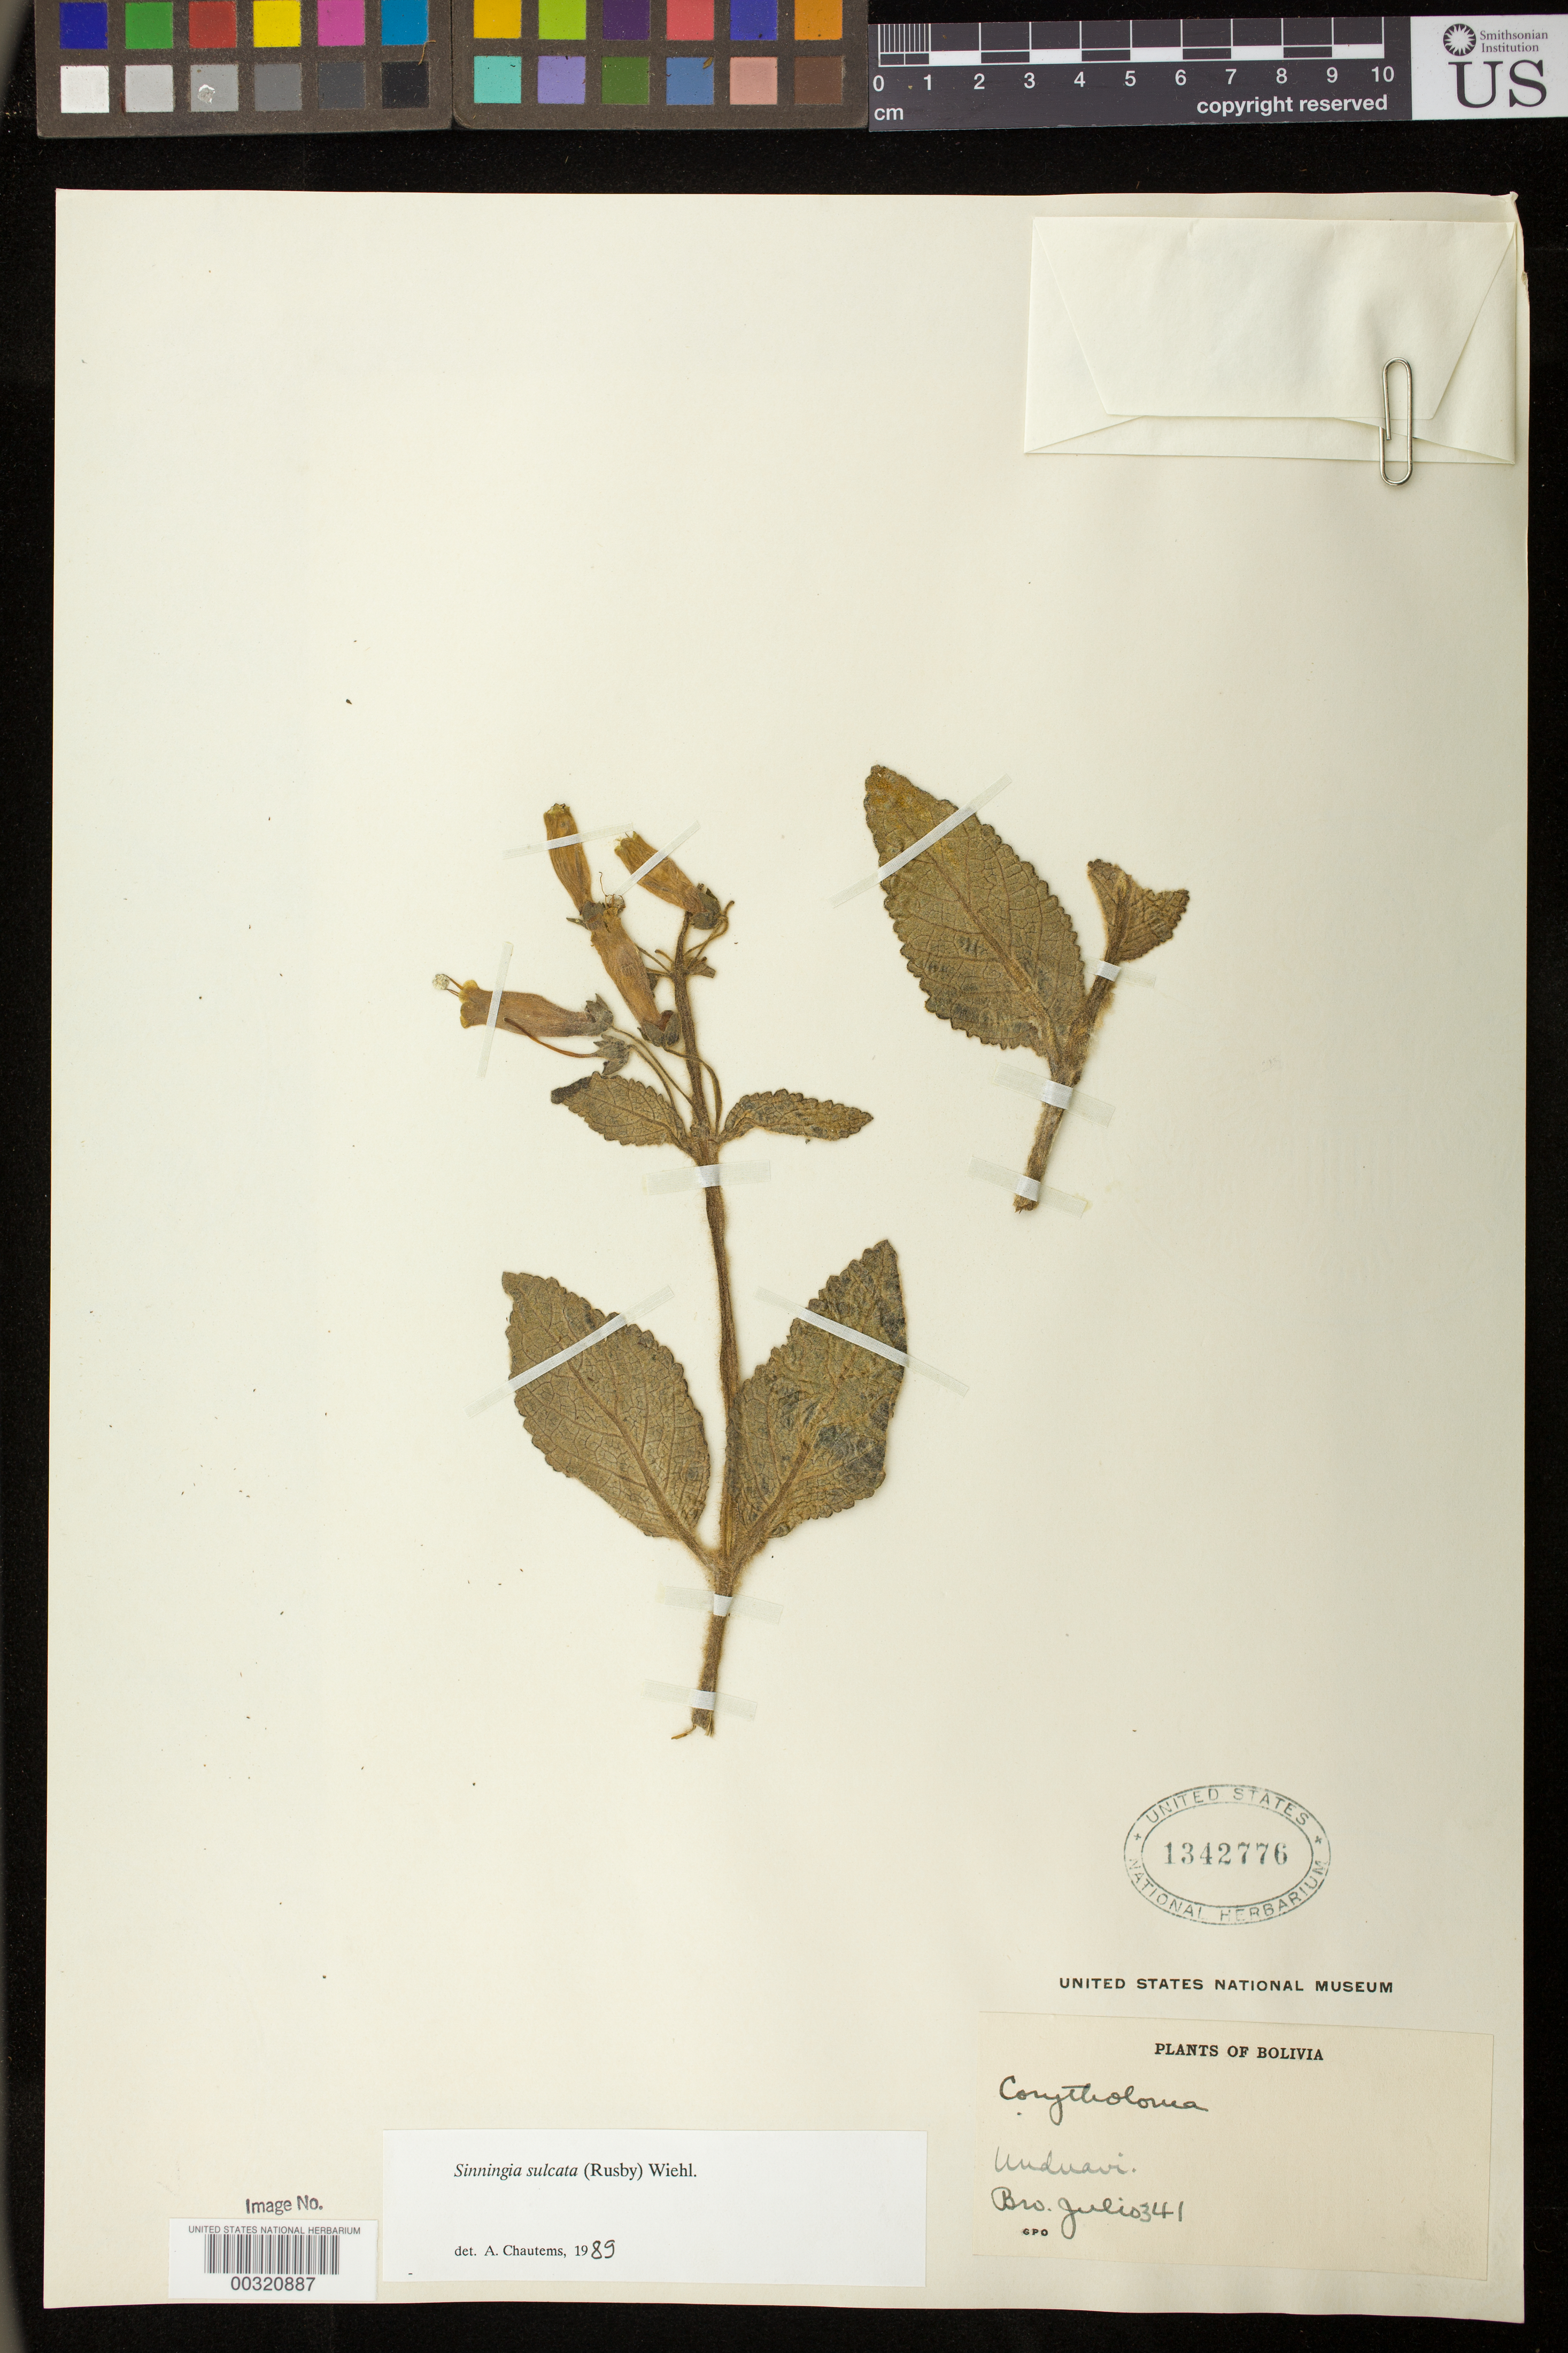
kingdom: Plantae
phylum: Tracheophyta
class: Magnoliopsida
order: Lamiales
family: Gesneriaceae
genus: Sinningia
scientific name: Sinningia sulcata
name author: (Rusby) Wiehler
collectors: Bro. Julio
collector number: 341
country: Bolivia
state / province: La Paz (?)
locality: Unduavi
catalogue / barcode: US 1342776